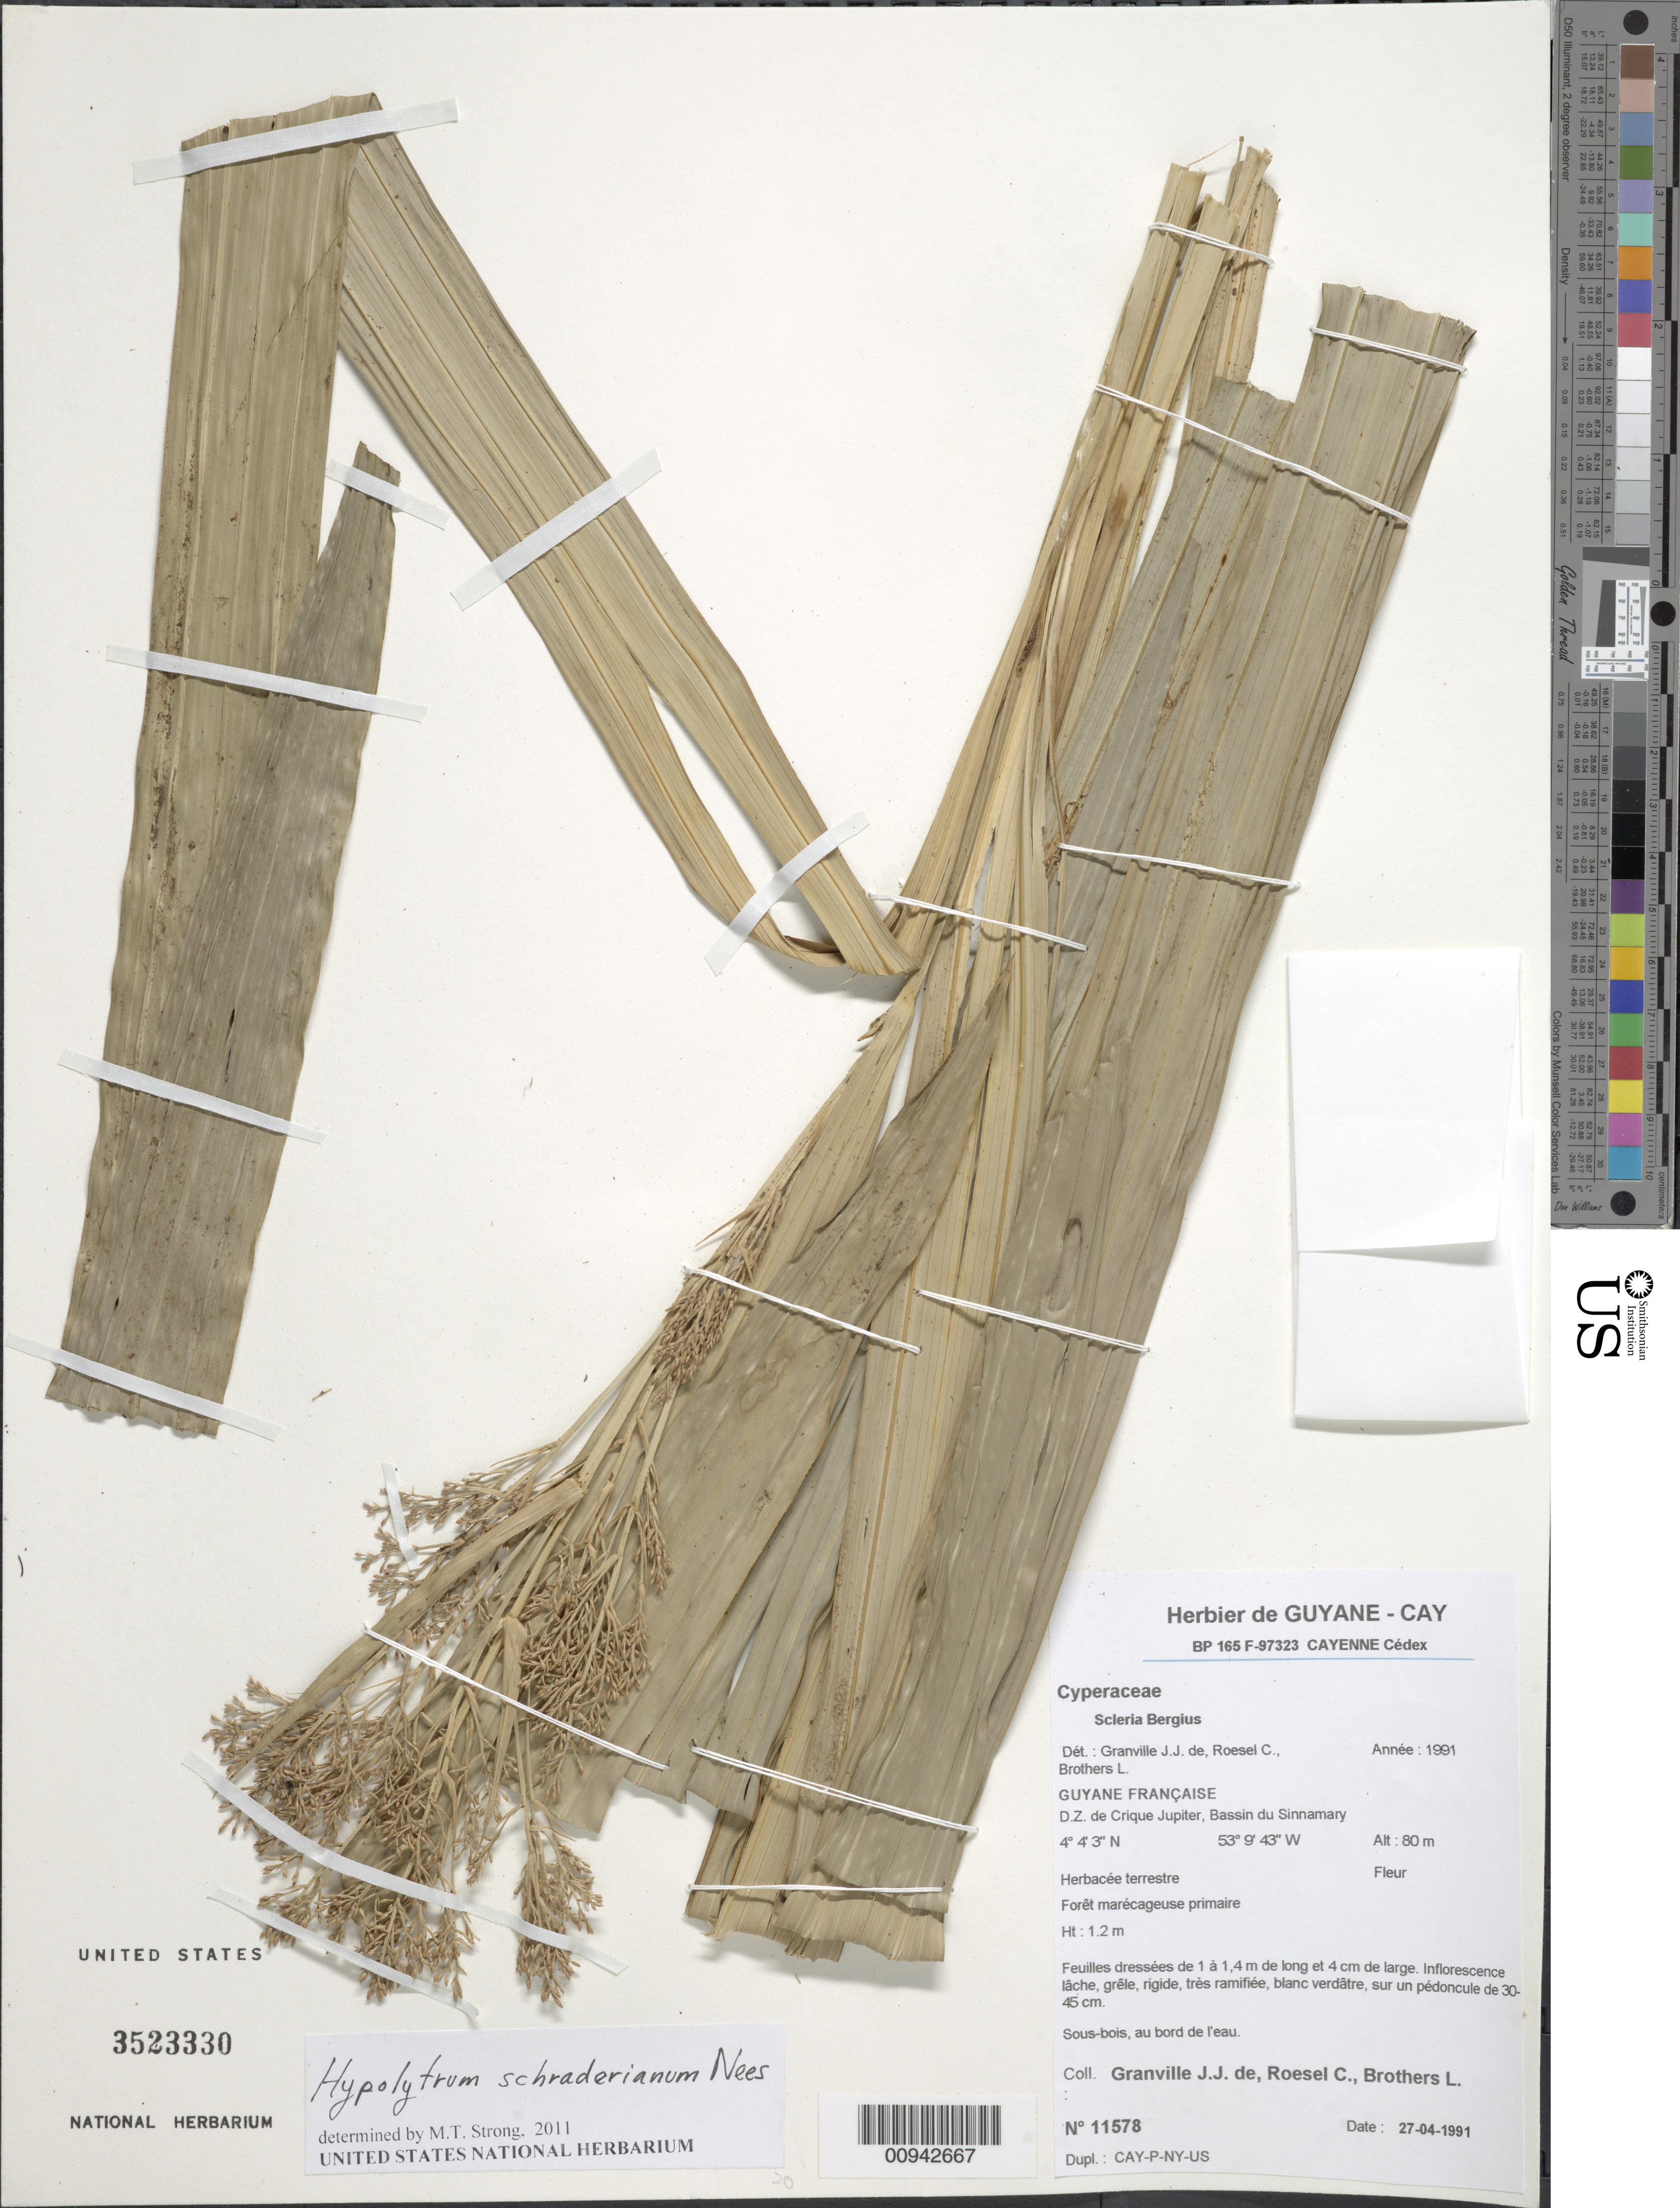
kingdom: Plantae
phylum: Tracheophyta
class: Liliopsida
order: Poales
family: Cyperaceae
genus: Hypolytrum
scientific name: Hypolytrum schraderianum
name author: Nees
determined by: Strong, M. T., (US), Smithsonian Institution - National Museum of Natural History (UNITED STATES)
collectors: J.-J. de Granville, C. S. Roesel & L. Brothers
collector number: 11578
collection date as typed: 27-Apr-91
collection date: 1991-04-27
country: French Guiana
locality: D.Z. de Crique Jupiter, Bassin du Sinnamary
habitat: Foret marecageuse primaire. Sous-bois, au bord de l'eau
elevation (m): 80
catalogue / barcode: US 3523330